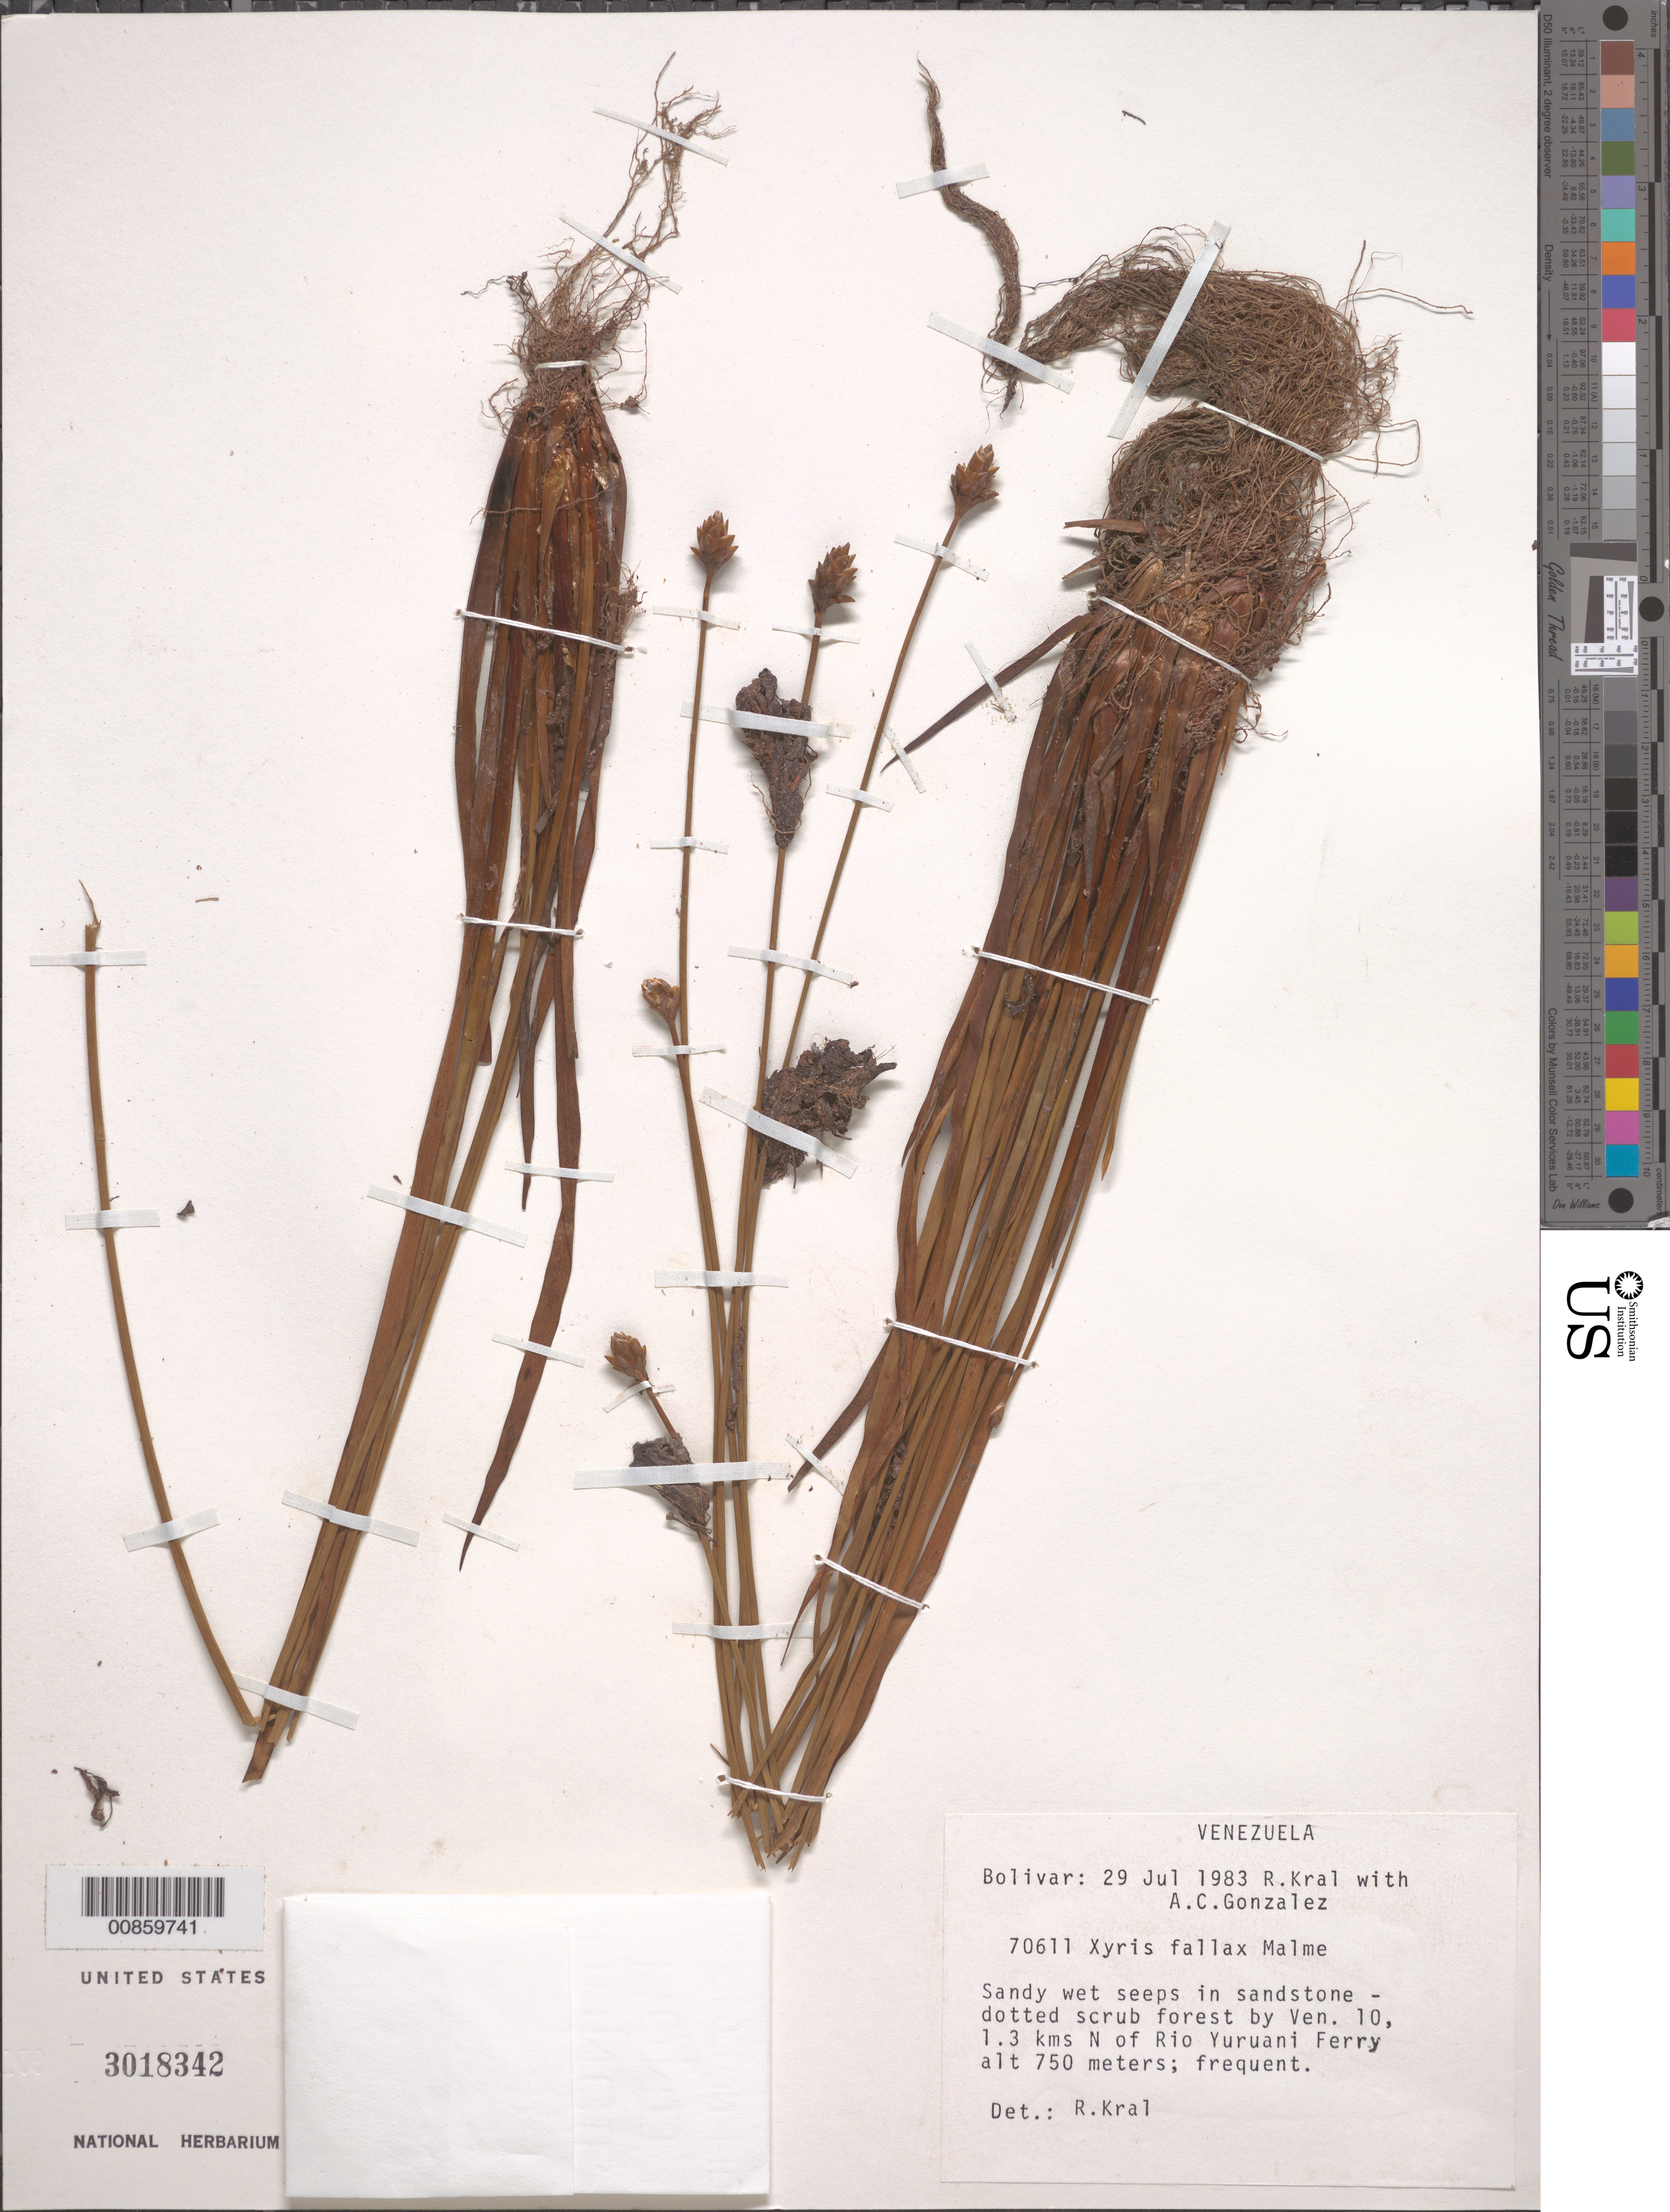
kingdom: Plantae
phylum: Tracheophyta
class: Liliopsida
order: Poales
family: Xyridaceae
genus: Xyris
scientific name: Xyris fallax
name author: Malme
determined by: Kral, Robert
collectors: R. Kral & A. C. González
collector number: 70611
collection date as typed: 29-Jul-83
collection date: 1983-07-29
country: Venezuela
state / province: Bolívar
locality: Ven. 10, 1.3 km N of Río Yuruani ferry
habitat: Dotted scrub forest, sandy wet seeps in sandstone.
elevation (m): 750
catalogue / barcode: US 3018342